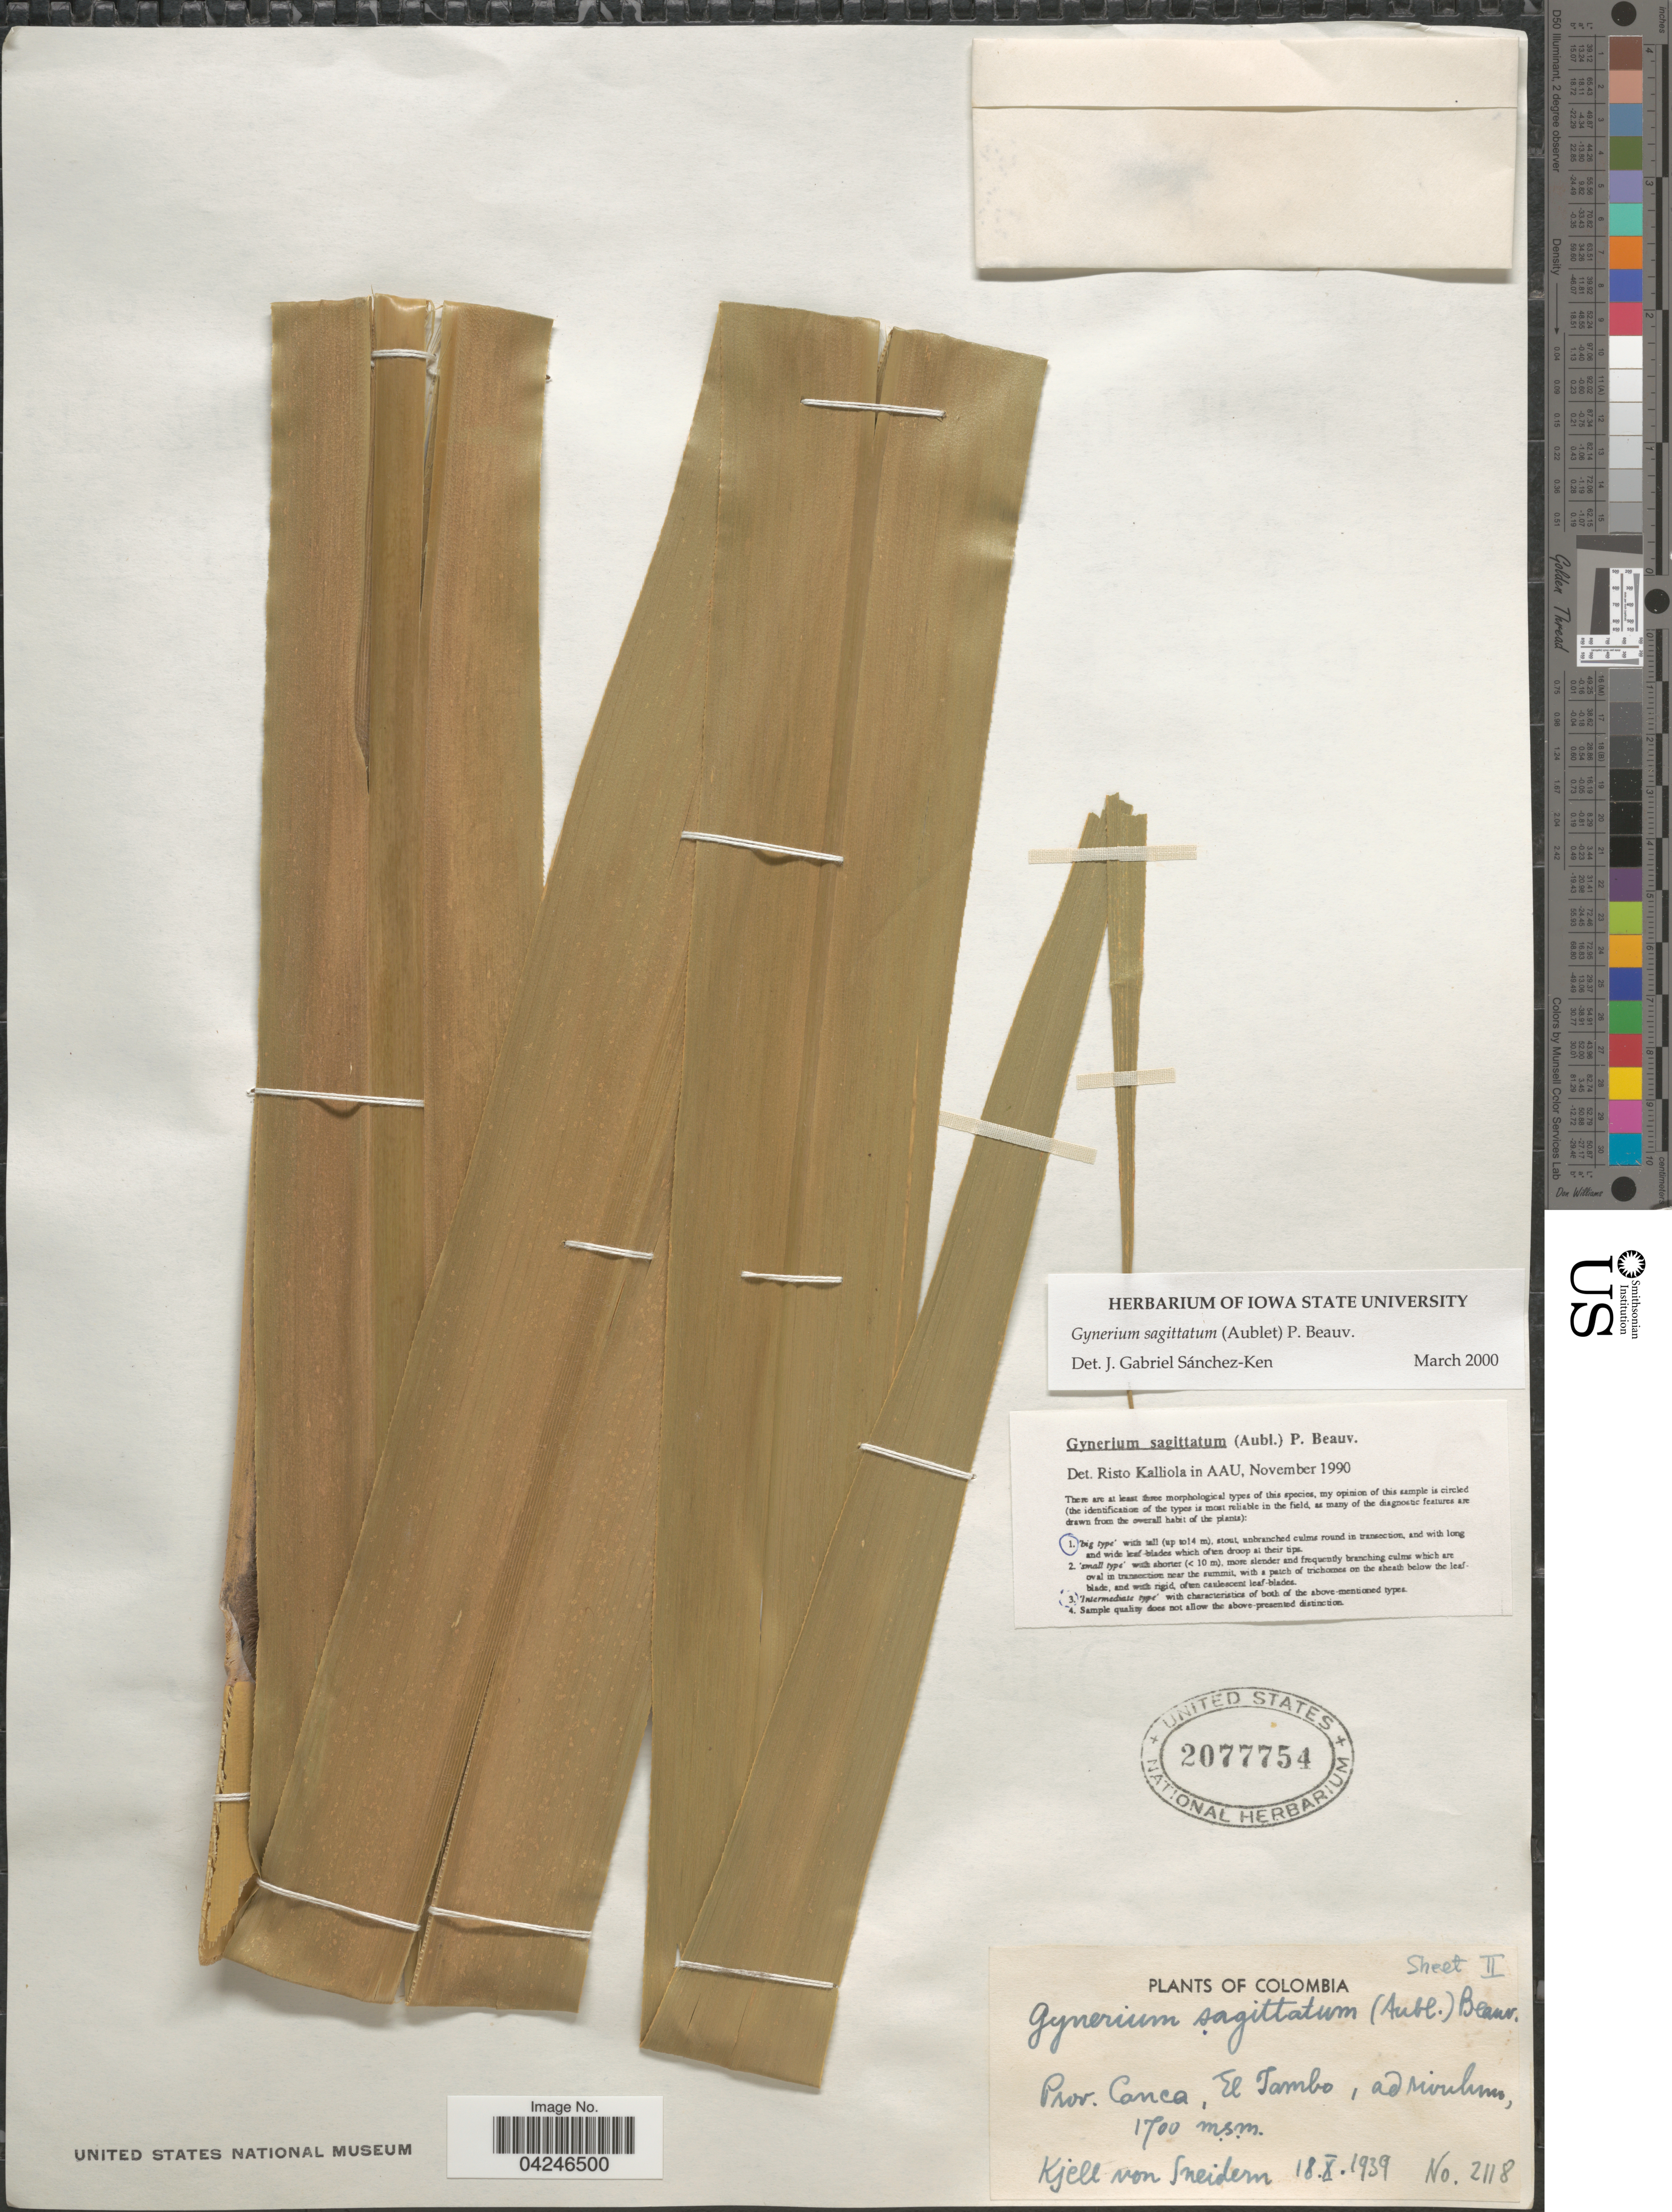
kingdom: Plantae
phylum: Tracheophyta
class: Liliopsida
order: Poales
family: Poaceae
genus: Gynerium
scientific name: Gynerium sagittatum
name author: (Aubl.) P. Beauv.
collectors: K. von Sneidern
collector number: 2118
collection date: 1939-10-18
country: Colombia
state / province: Cauca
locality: El Tambo, ad rivulum.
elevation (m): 1700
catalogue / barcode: US 2077754